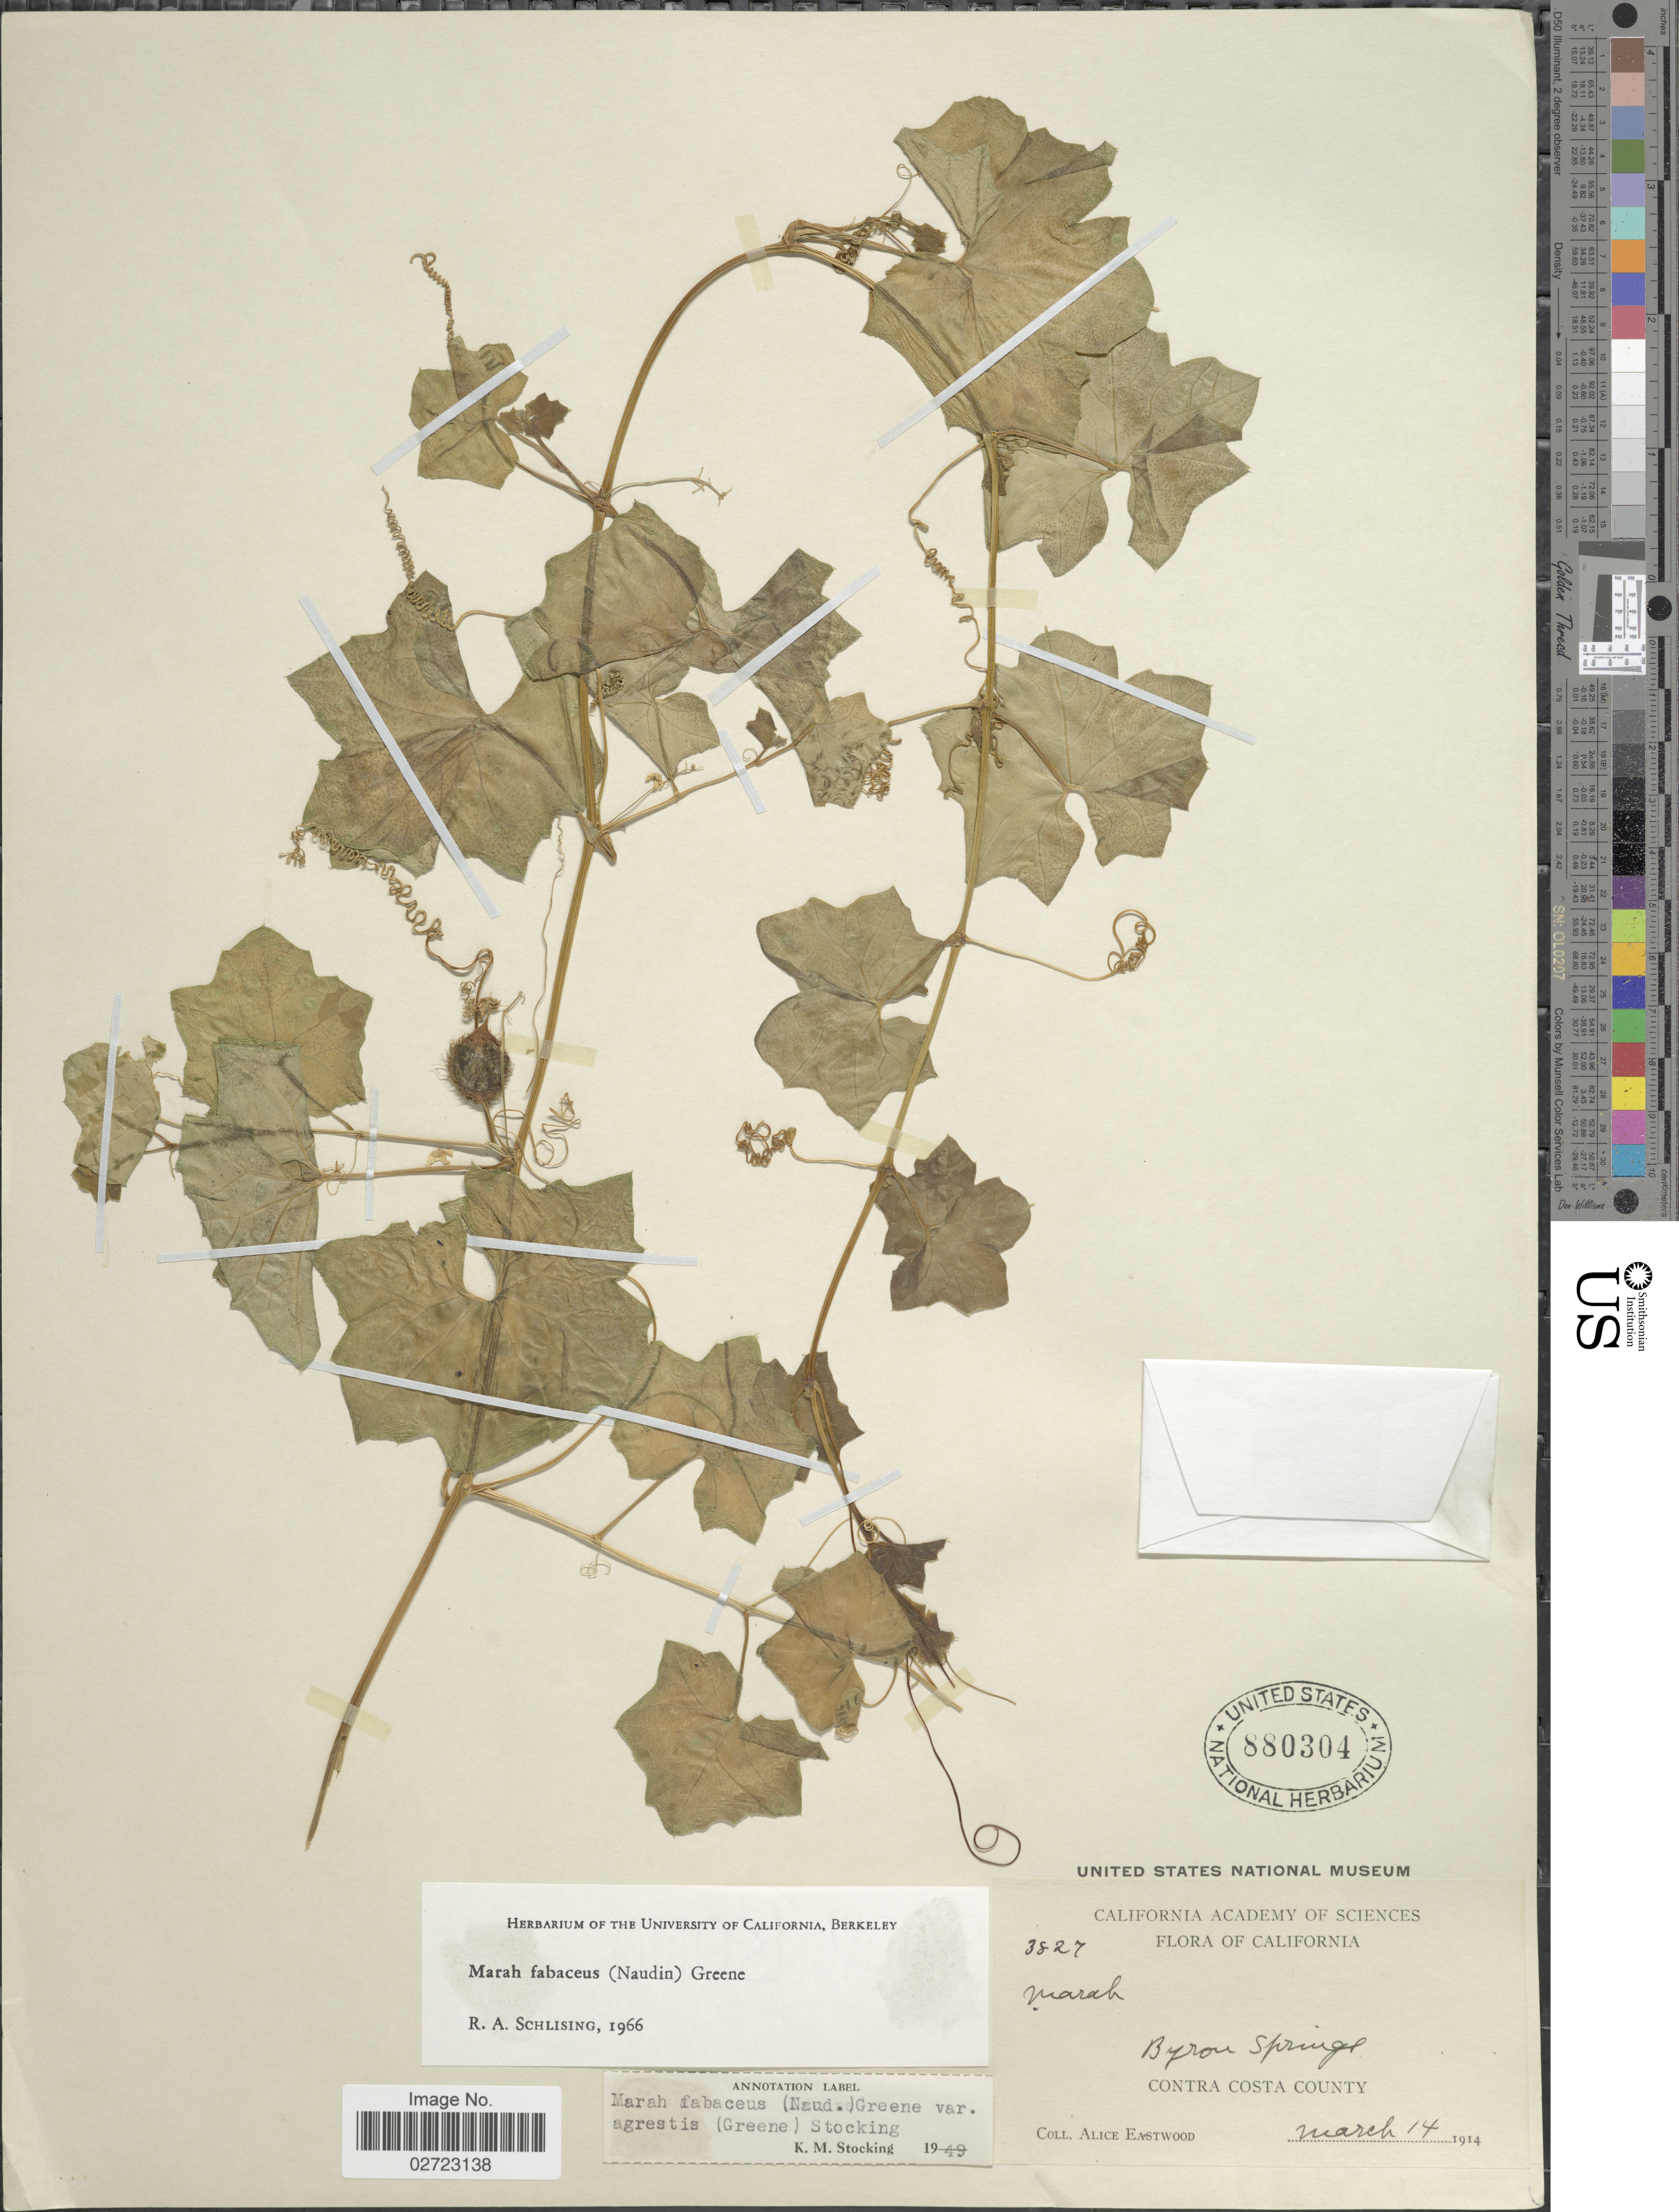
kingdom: Plantae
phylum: Tracheophyta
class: Magnoliopsida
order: Cucurbitales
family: Cucurbitaceae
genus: Marah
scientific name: Marah fabacea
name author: (Naudin) Greene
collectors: A. Eastwood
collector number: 3827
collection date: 1914-03-14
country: United States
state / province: California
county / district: Contra Costa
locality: Byron Springs, Contra Costa County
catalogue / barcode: US 880304